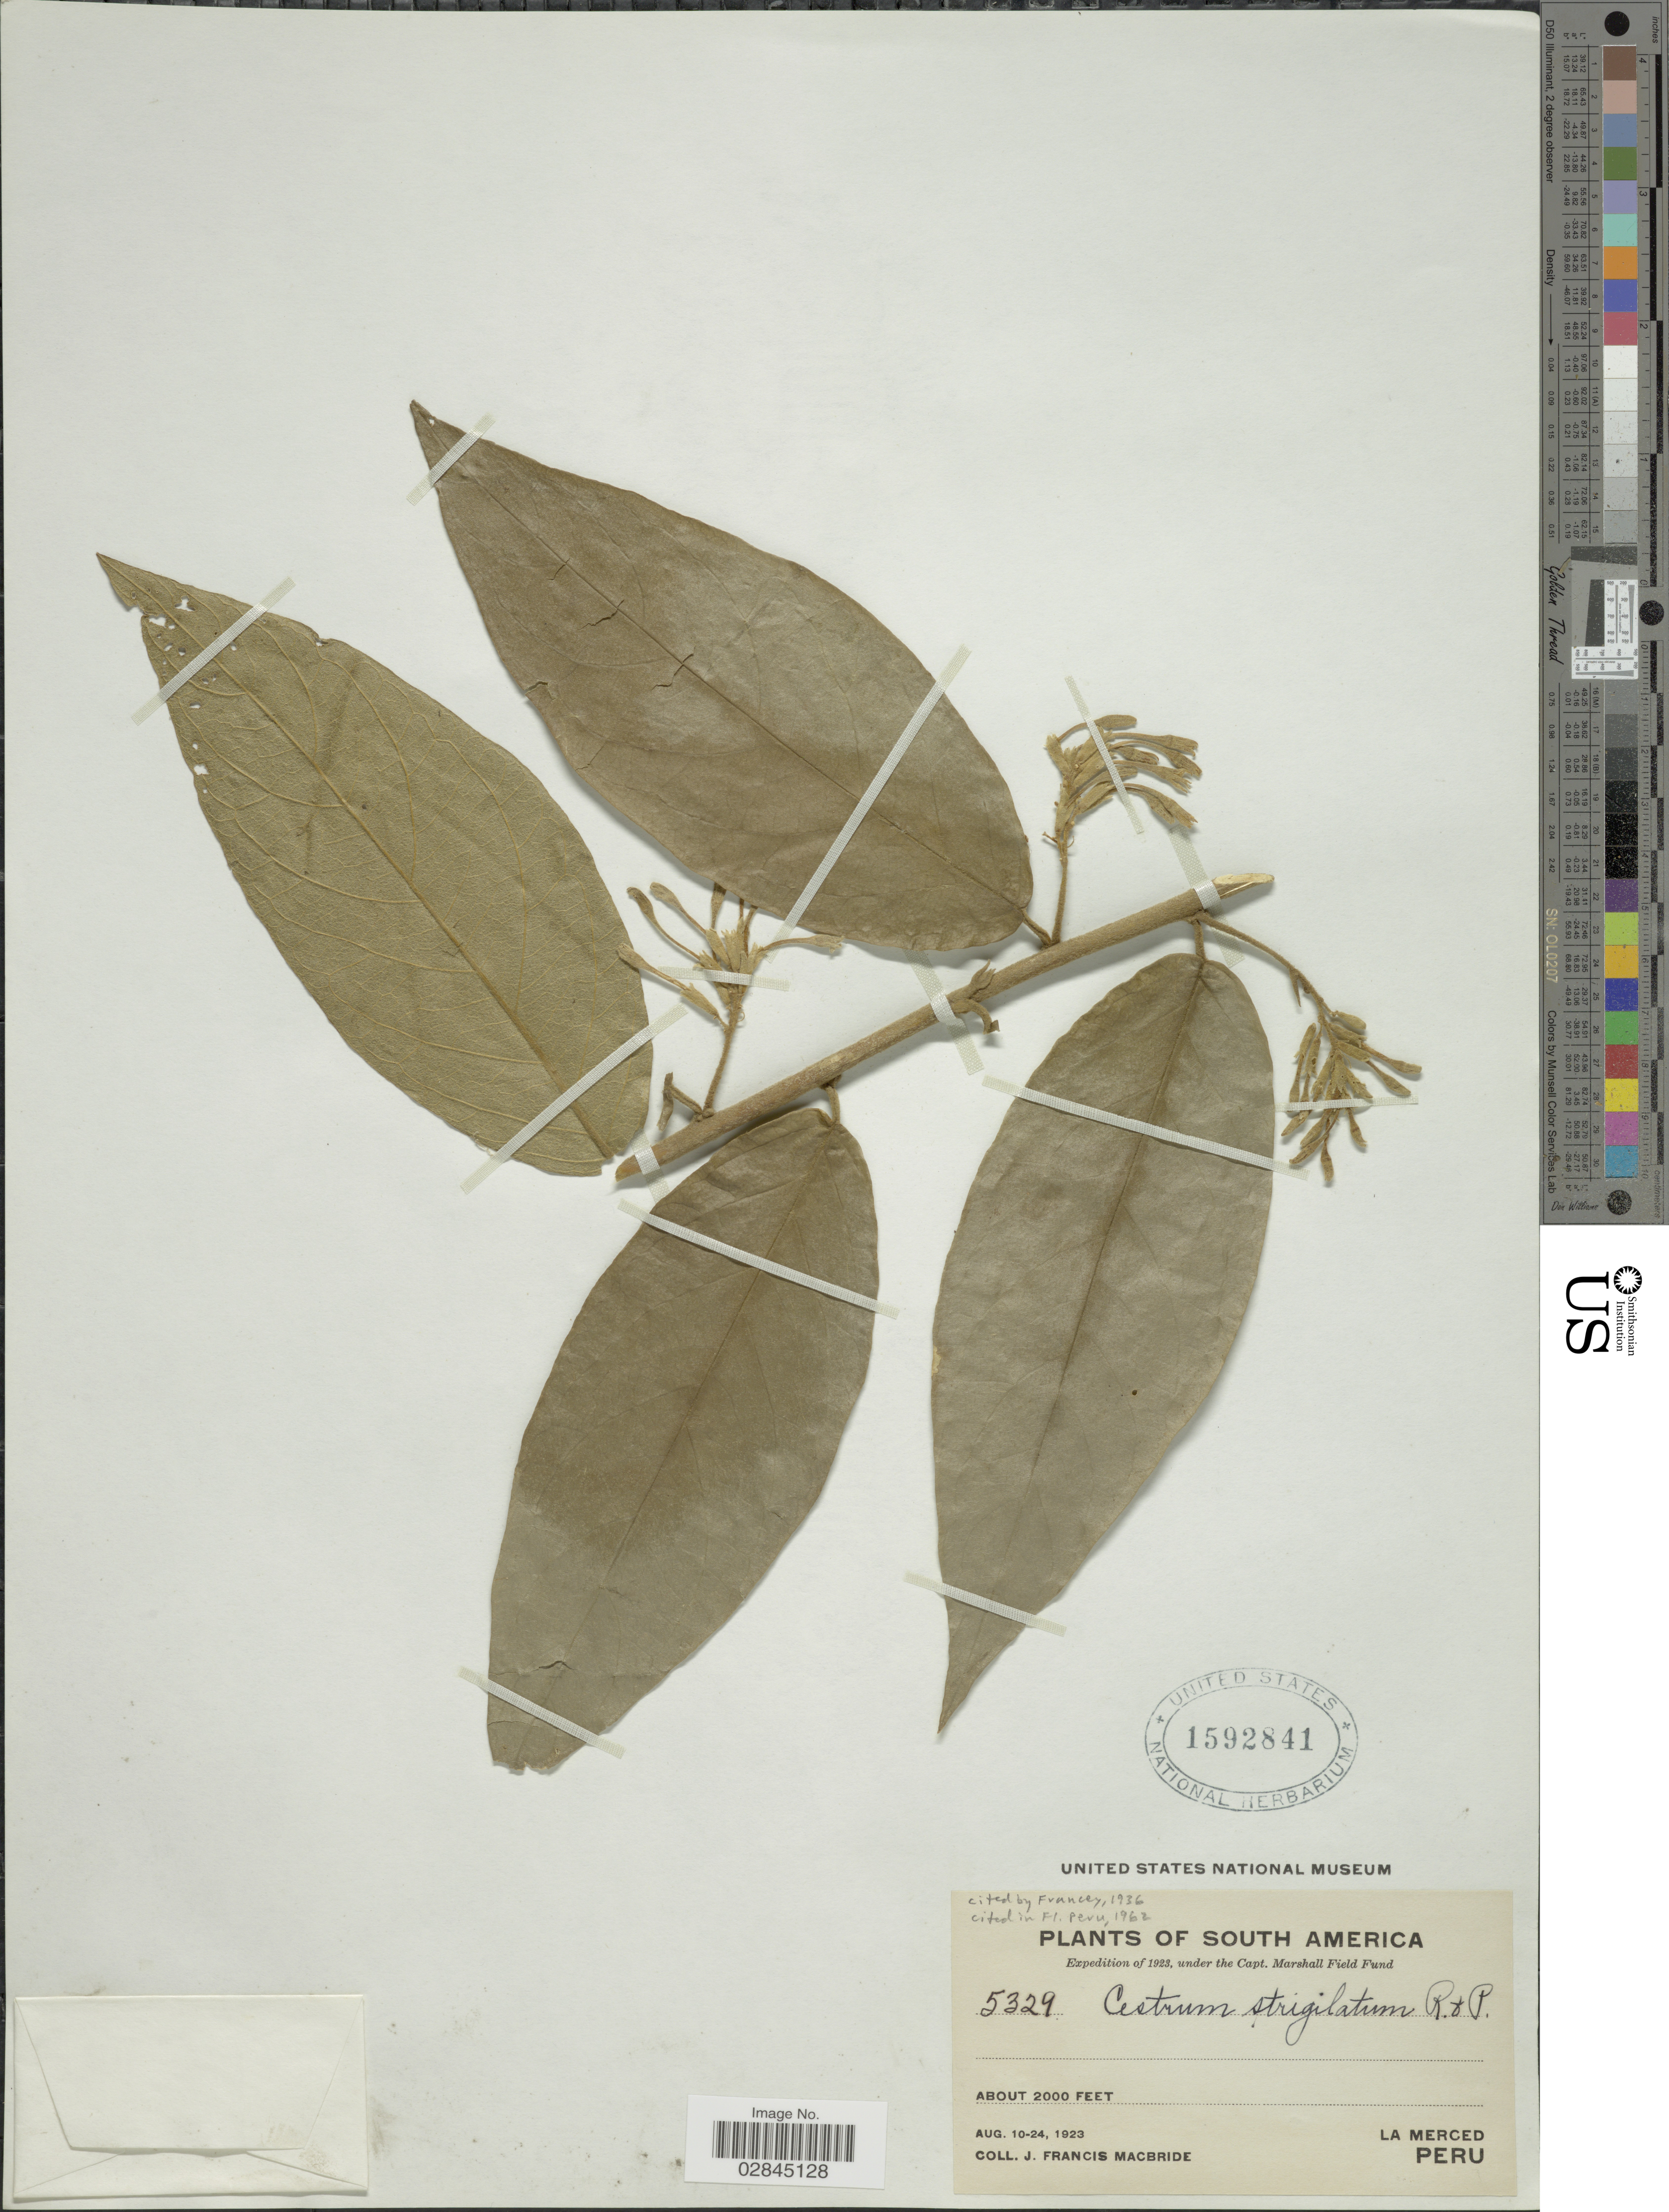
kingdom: Plantae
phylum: Tracheophyta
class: Magnoliopsida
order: Solanales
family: Solanaceae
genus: Cestrum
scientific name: Cestrum strigilatum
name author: Ruiz & Pav.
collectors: J. F. Macbride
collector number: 5329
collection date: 1923-08-10/1923-08-24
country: Peru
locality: La Merced.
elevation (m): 610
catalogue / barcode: US 1592841